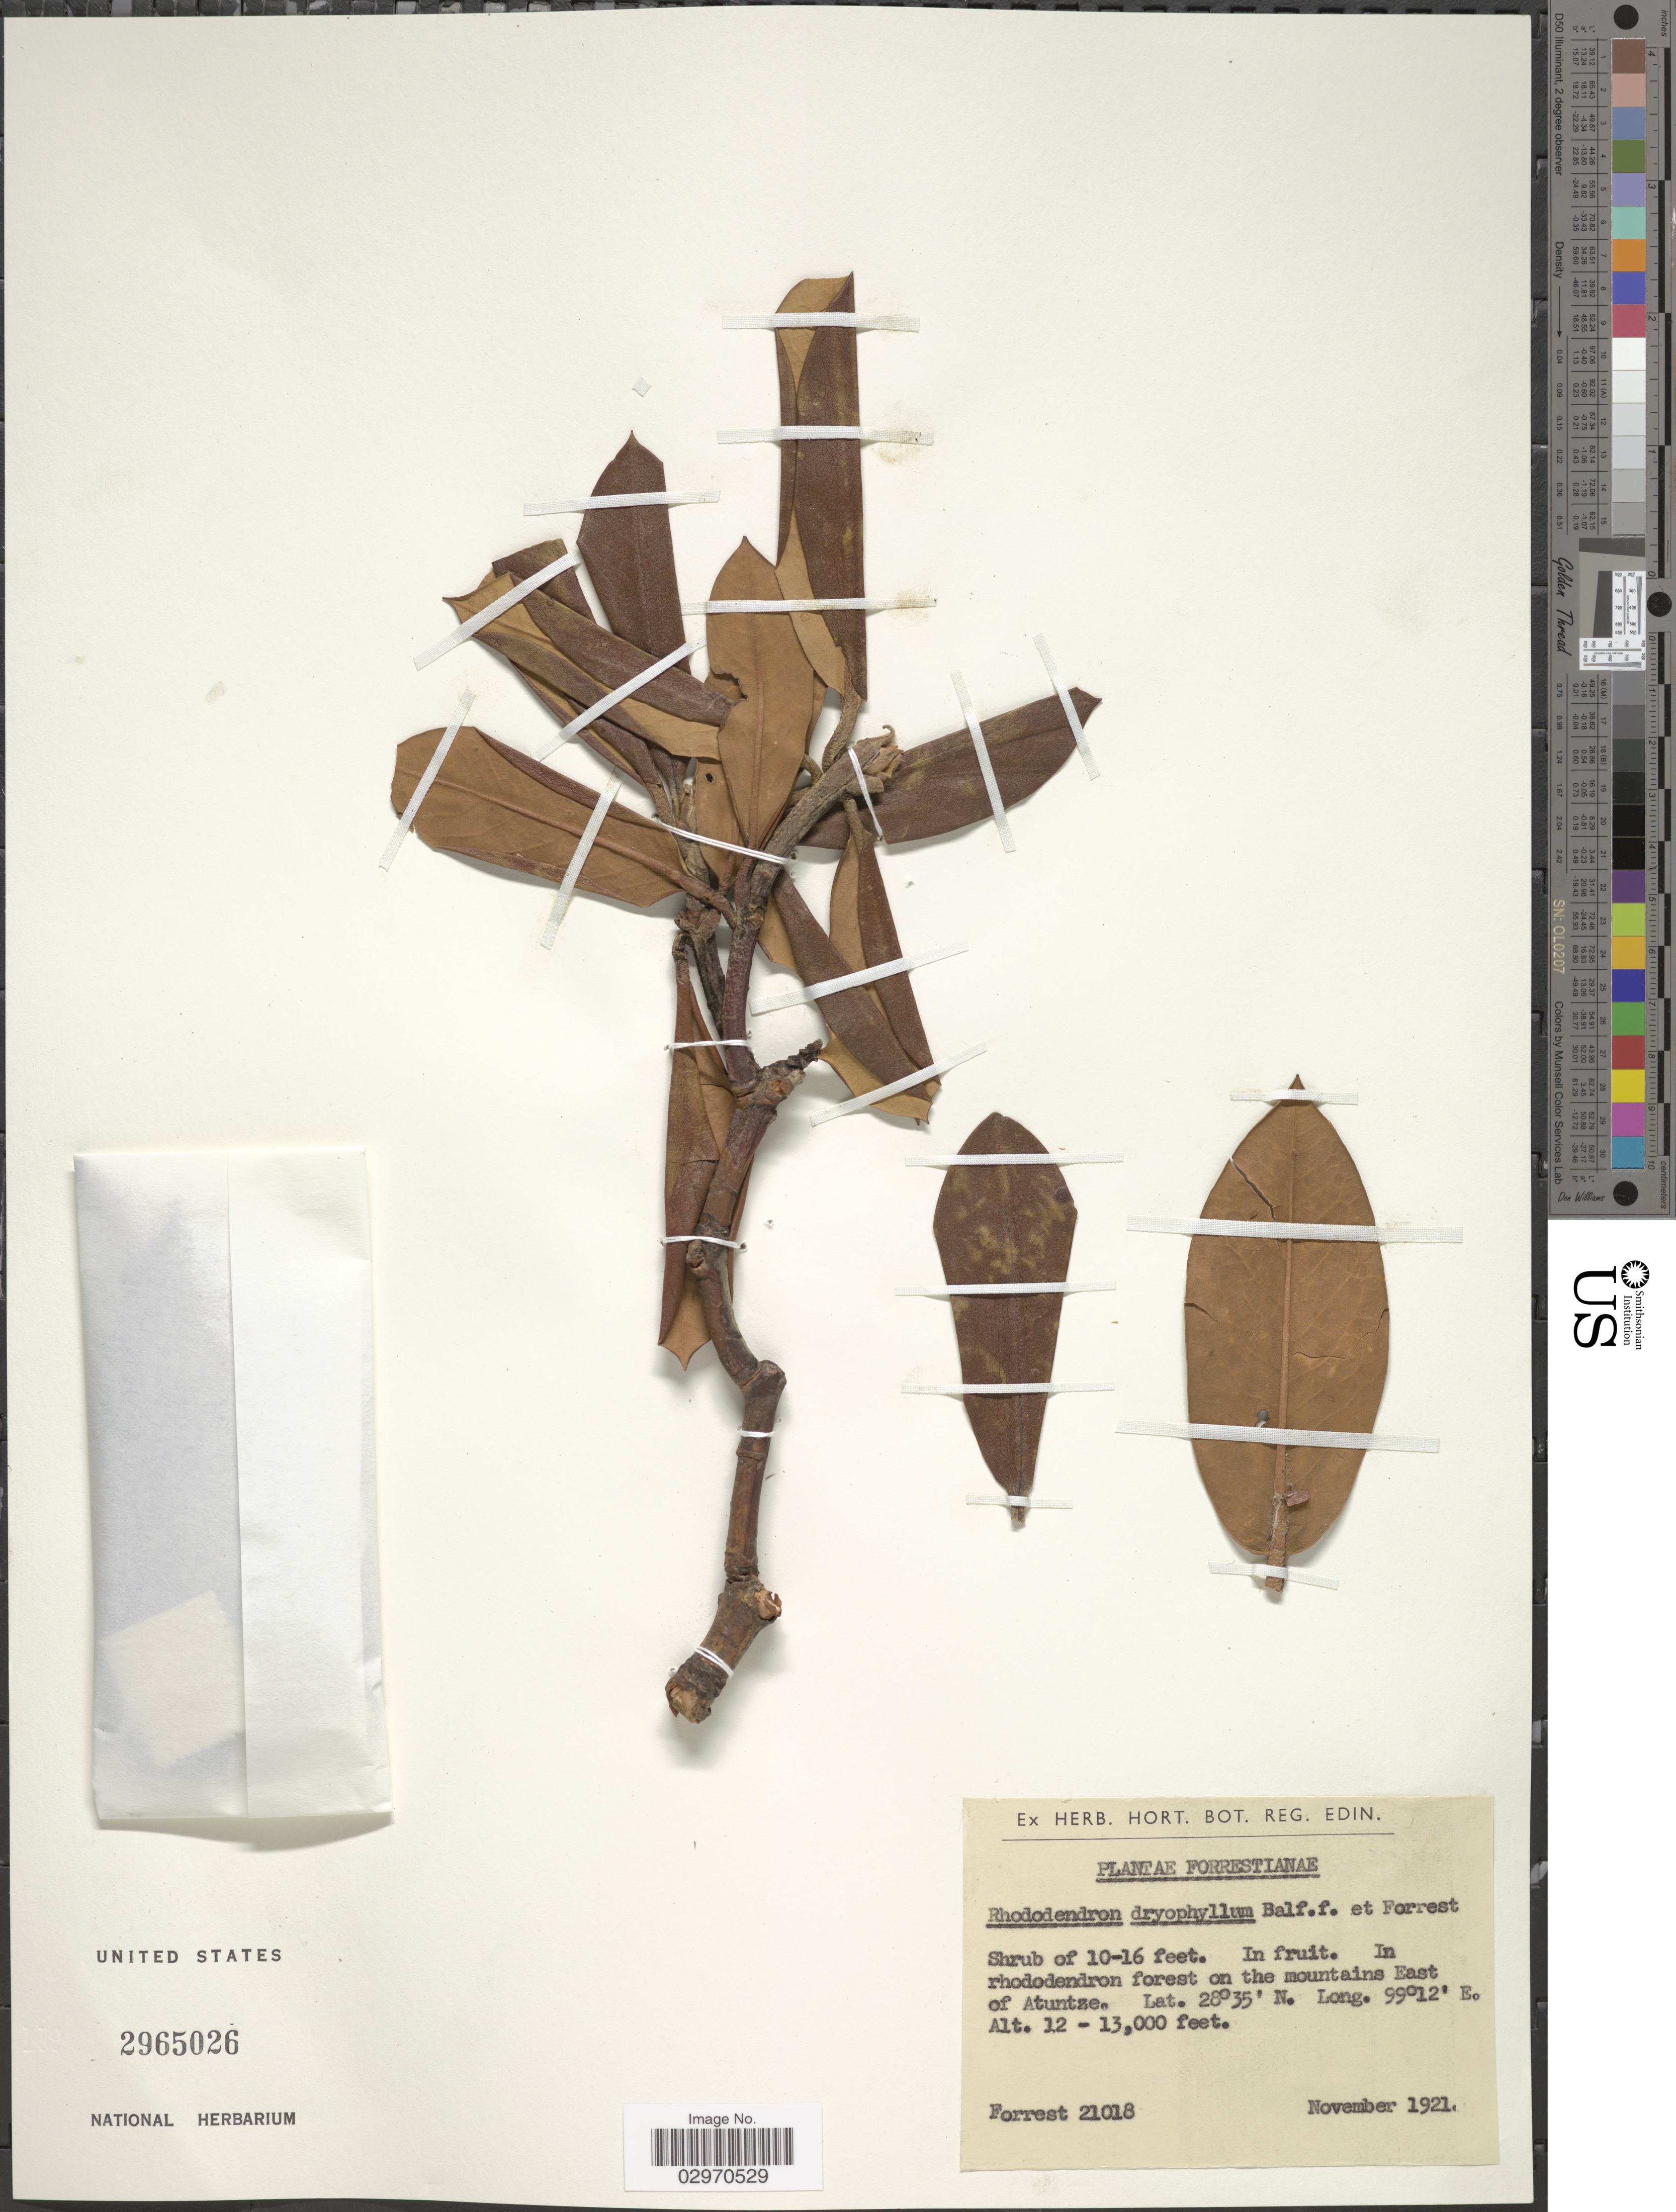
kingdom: Plantae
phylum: Tracheophyta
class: Magnoliopsida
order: Ericales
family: Ericaceae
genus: Rhododendron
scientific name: Rhododendron dryophyllum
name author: Balf. f. & Forrest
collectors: -. Forrest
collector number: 21018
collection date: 1921-11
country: China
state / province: Yunnan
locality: On the mountains East of Atuntze.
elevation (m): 3658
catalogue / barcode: US 2965026